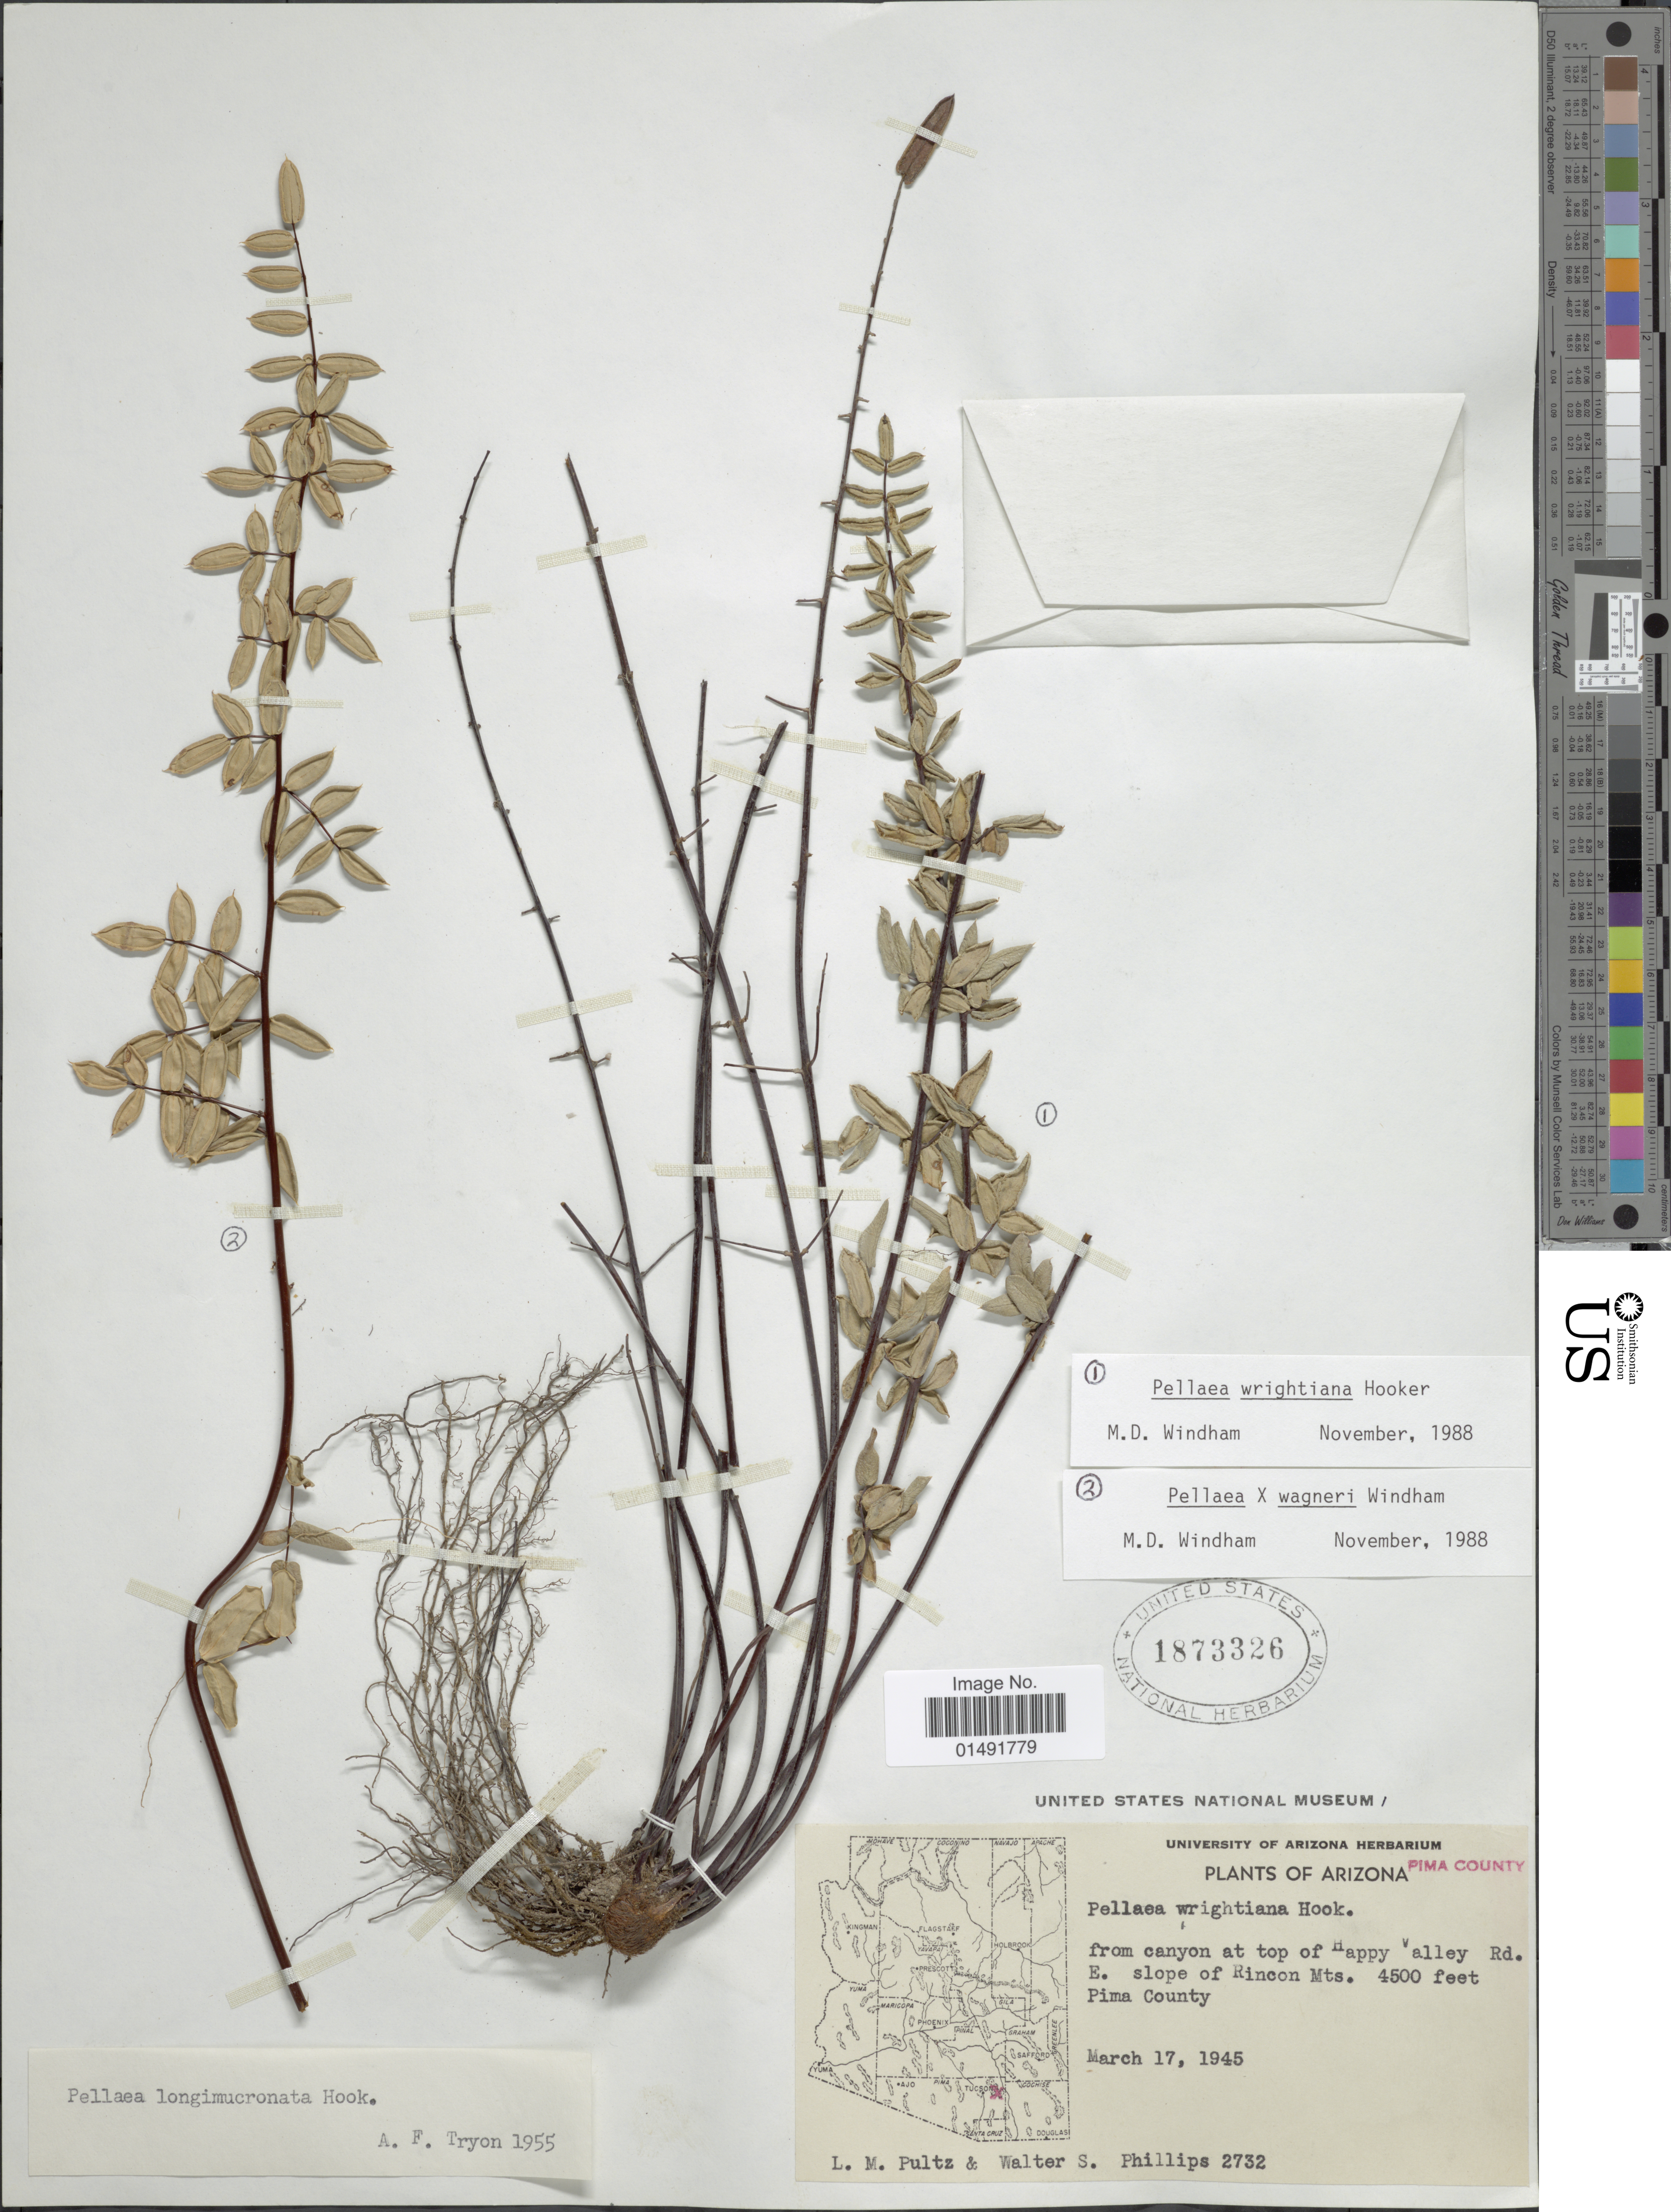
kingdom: Plantae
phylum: Tracheophyta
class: Polypodiopsida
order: Polypodiales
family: Pteridaceae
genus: Pellaea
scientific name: Pellaea x wagneri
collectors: L. Pultz & W. S. Phillips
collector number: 2732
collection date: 1945-03-17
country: United States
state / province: Arizona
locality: From canyon at top of Happy Valley Rd. E. slope of Rincon Mts, Pima County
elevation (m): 1372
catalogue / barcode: US 1873326